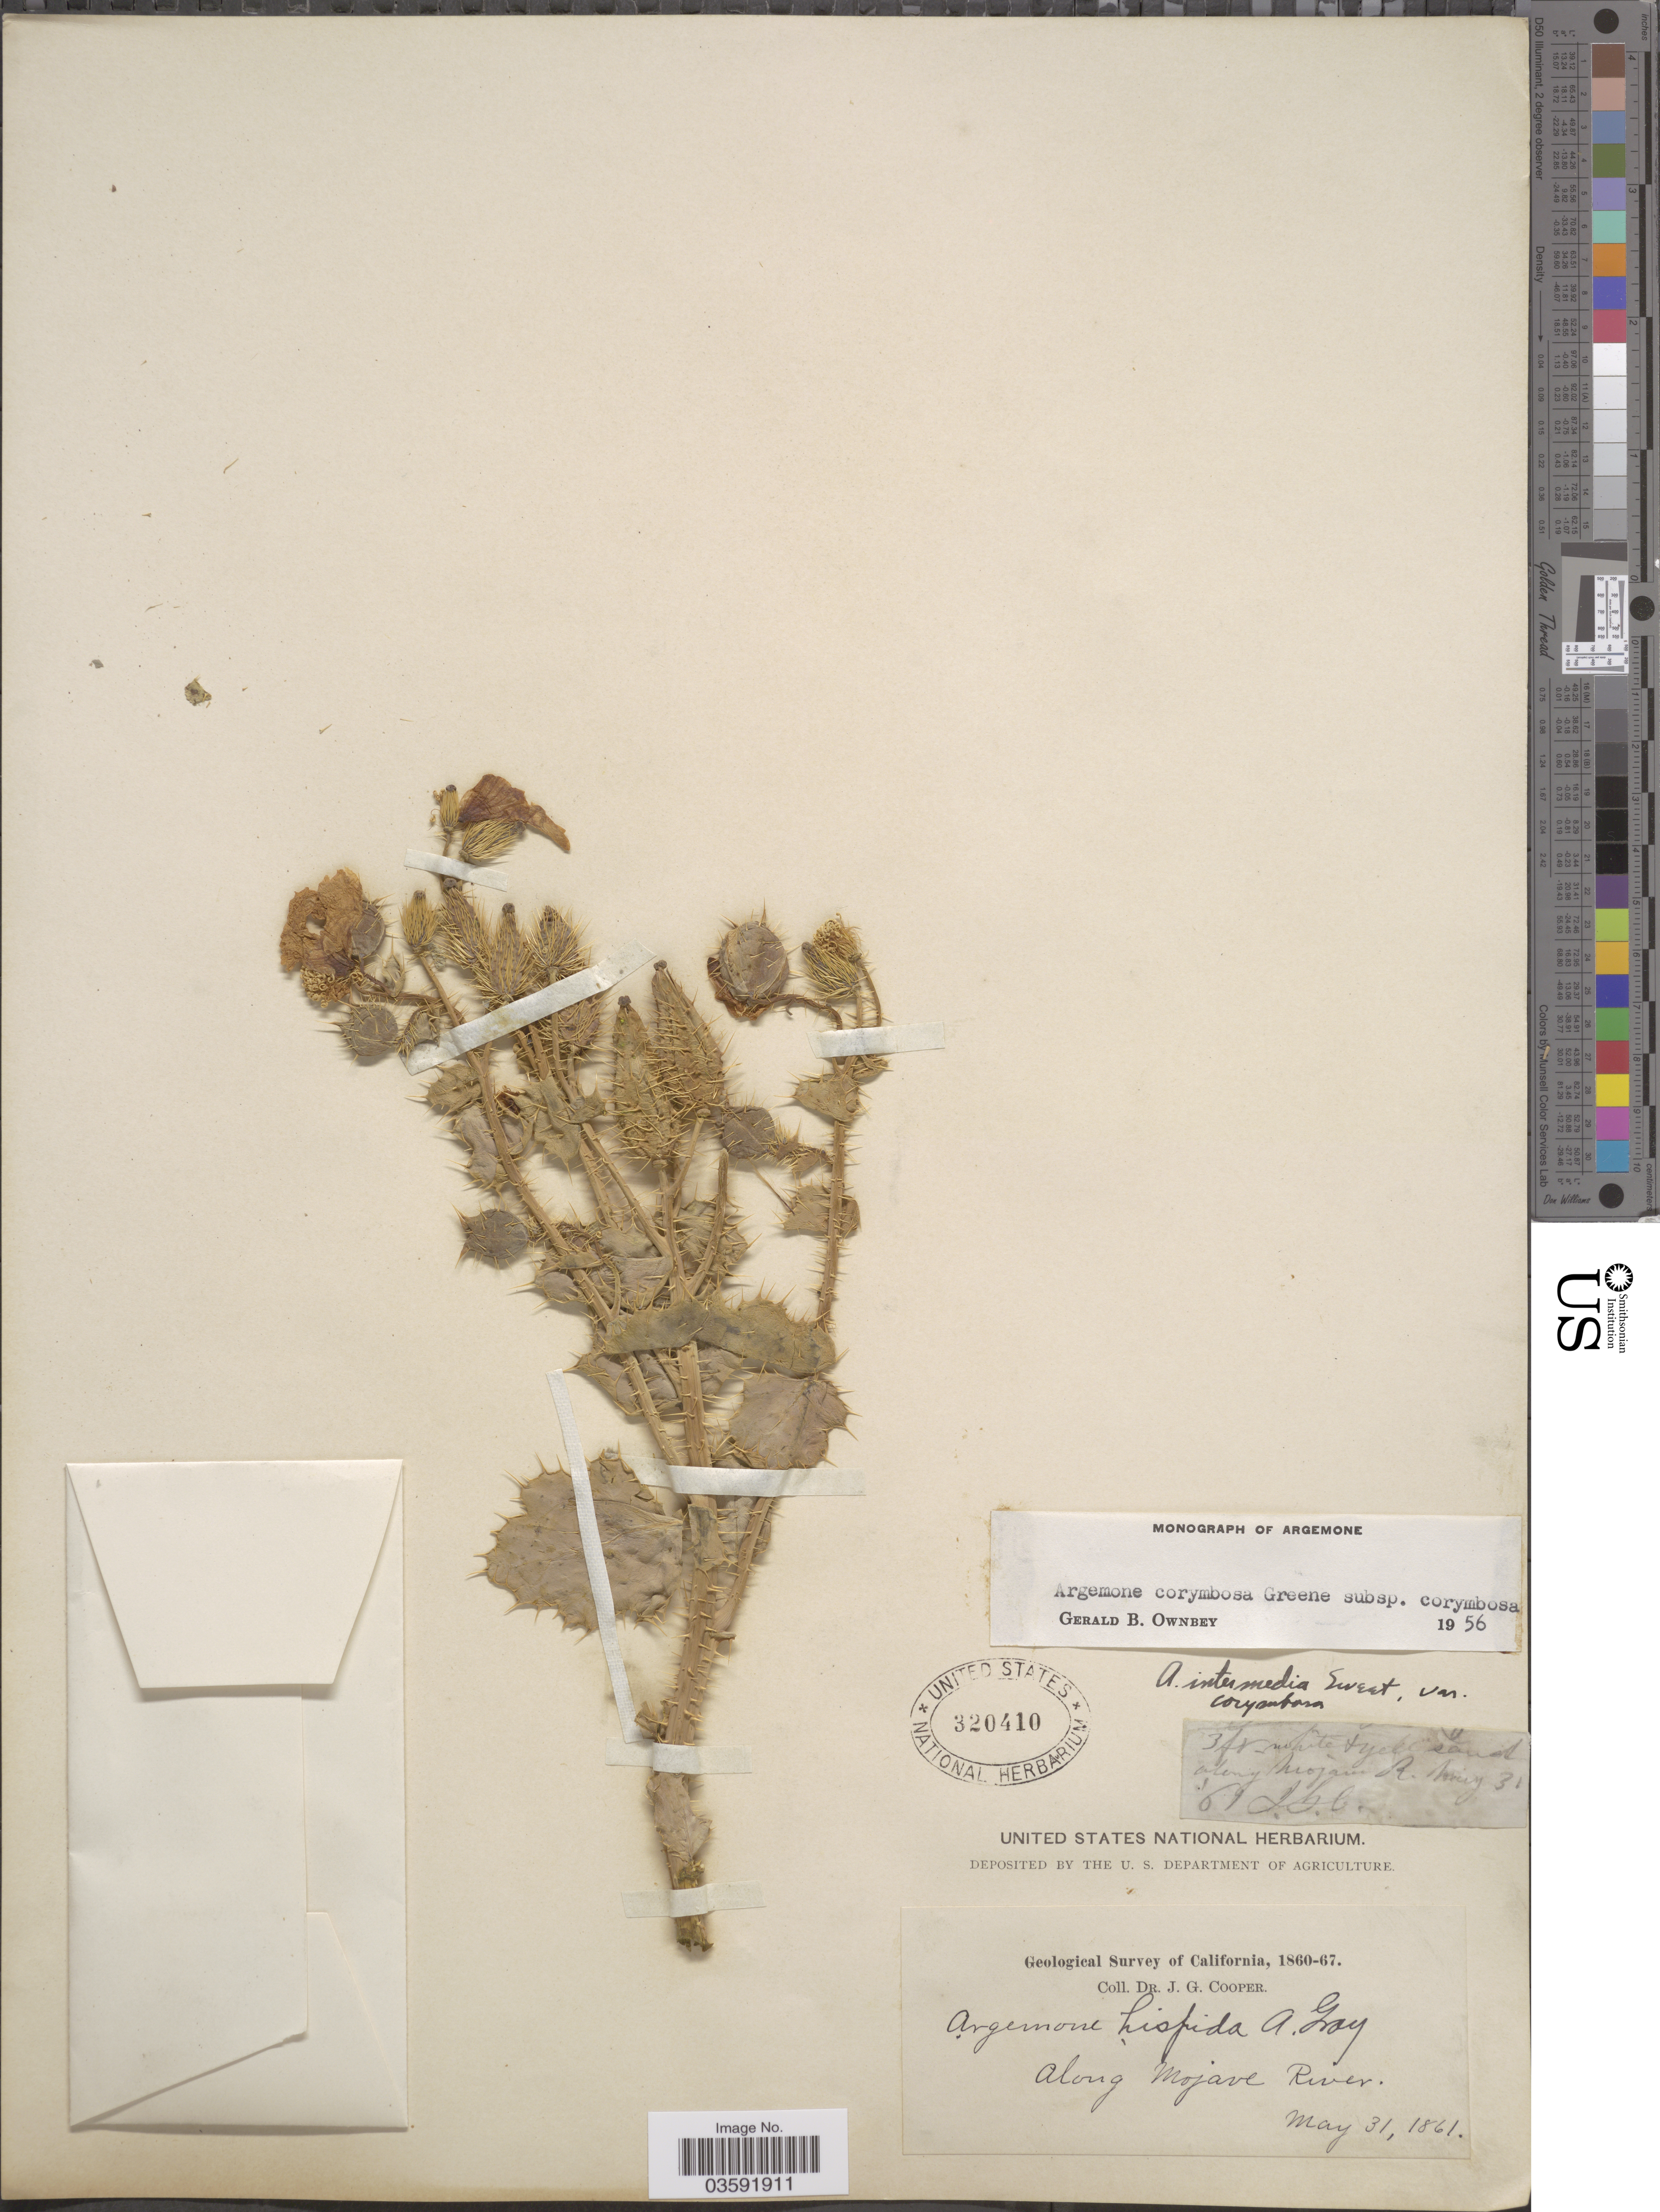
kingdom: Plantae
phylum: Tracheophyta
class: Magnoliopsida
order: Ranunculales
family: Papaveraceae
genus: Argemone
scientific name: Argemone corymbosa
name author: Greene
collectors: J. G. Cooper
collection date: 1861-05-31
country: United States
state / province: California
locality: Along Mojave River.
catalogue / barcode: US 320410